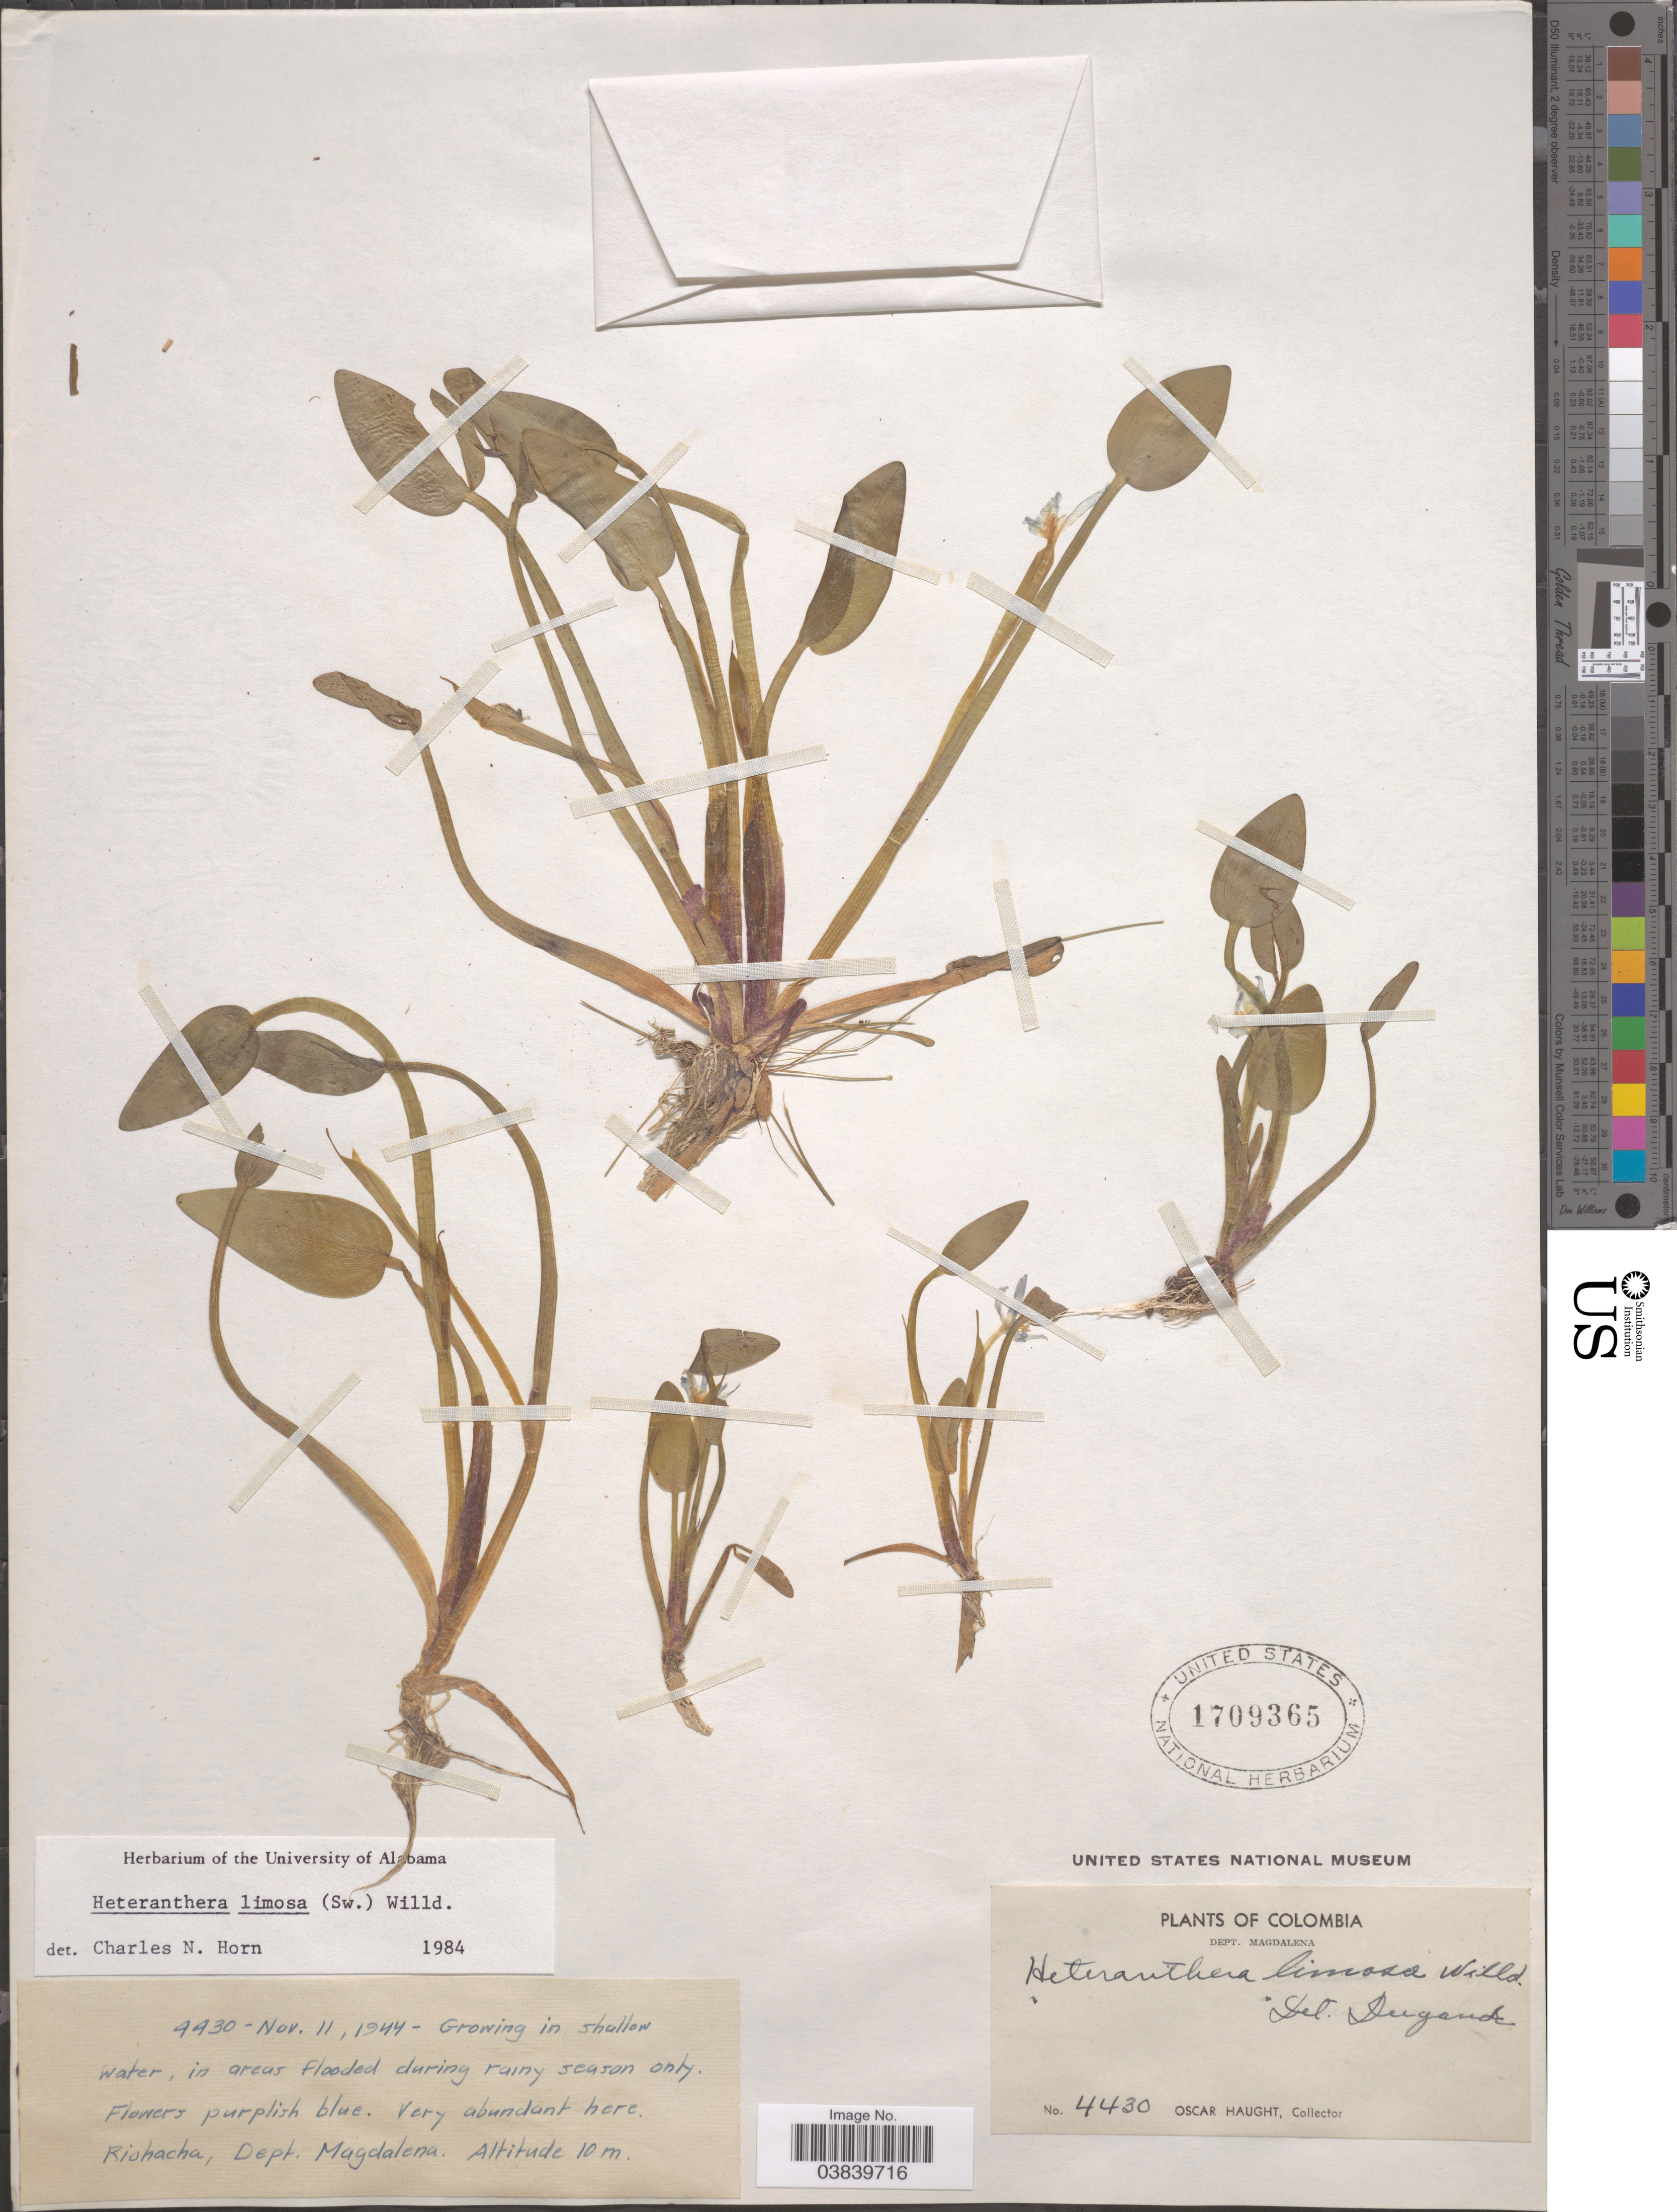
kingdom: Plantae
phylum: Tracheophyta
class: Liliopsida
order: Commelinales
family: Pontederiaceae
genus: Heteranthera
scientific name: Heteranthera limosa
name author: (Sw.) Willd.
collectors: O. L. Haught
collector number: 4430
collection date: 1944-11-11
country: Colombia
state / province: Magdalena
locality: Dept. Magdalena. Riohacha.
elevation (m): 10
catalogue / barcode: US 1709365